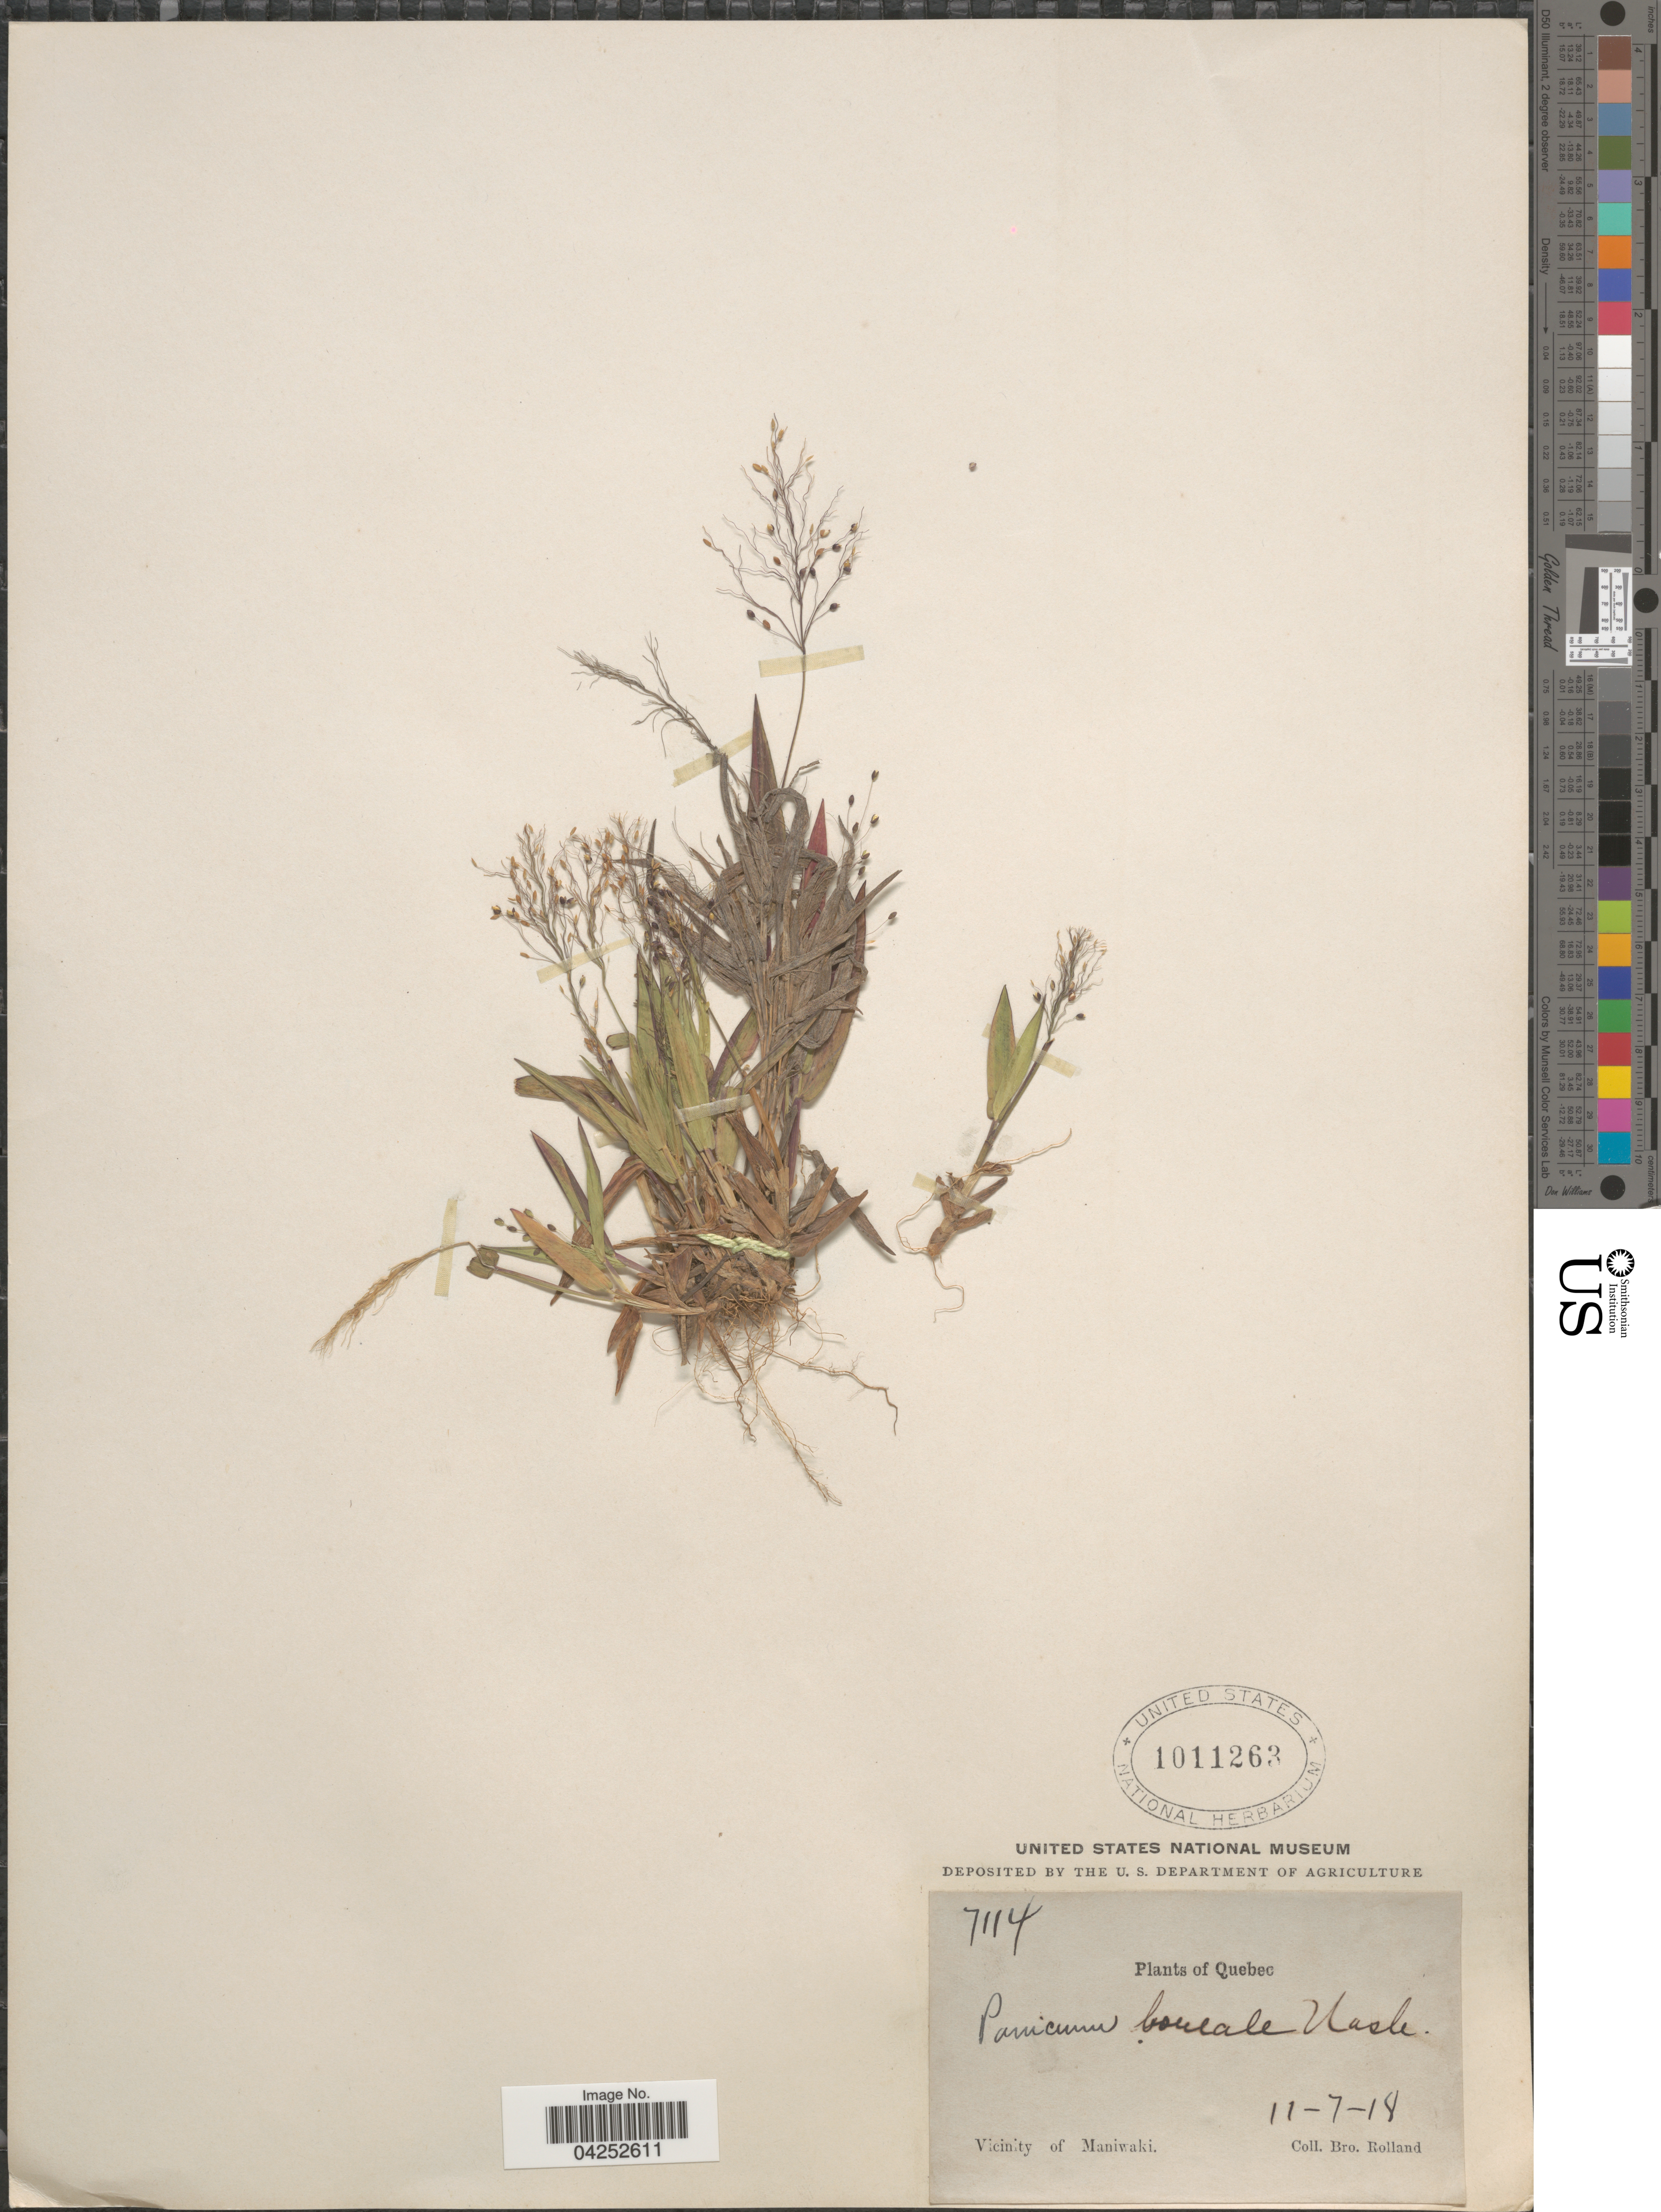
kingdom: Plantae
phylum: Tracheophyta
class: Liliopsida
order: Poales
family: Poaceae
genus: Dichanthelium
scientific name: Dichanthelium boreale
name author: (Nash) Freckmann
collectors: B. Rolland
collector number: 7114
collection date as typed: Transcribed d/m/y: 11/7/18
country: Canada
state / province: Quebec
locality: Vicinity of Maniwaki.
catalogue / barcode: US 1011263